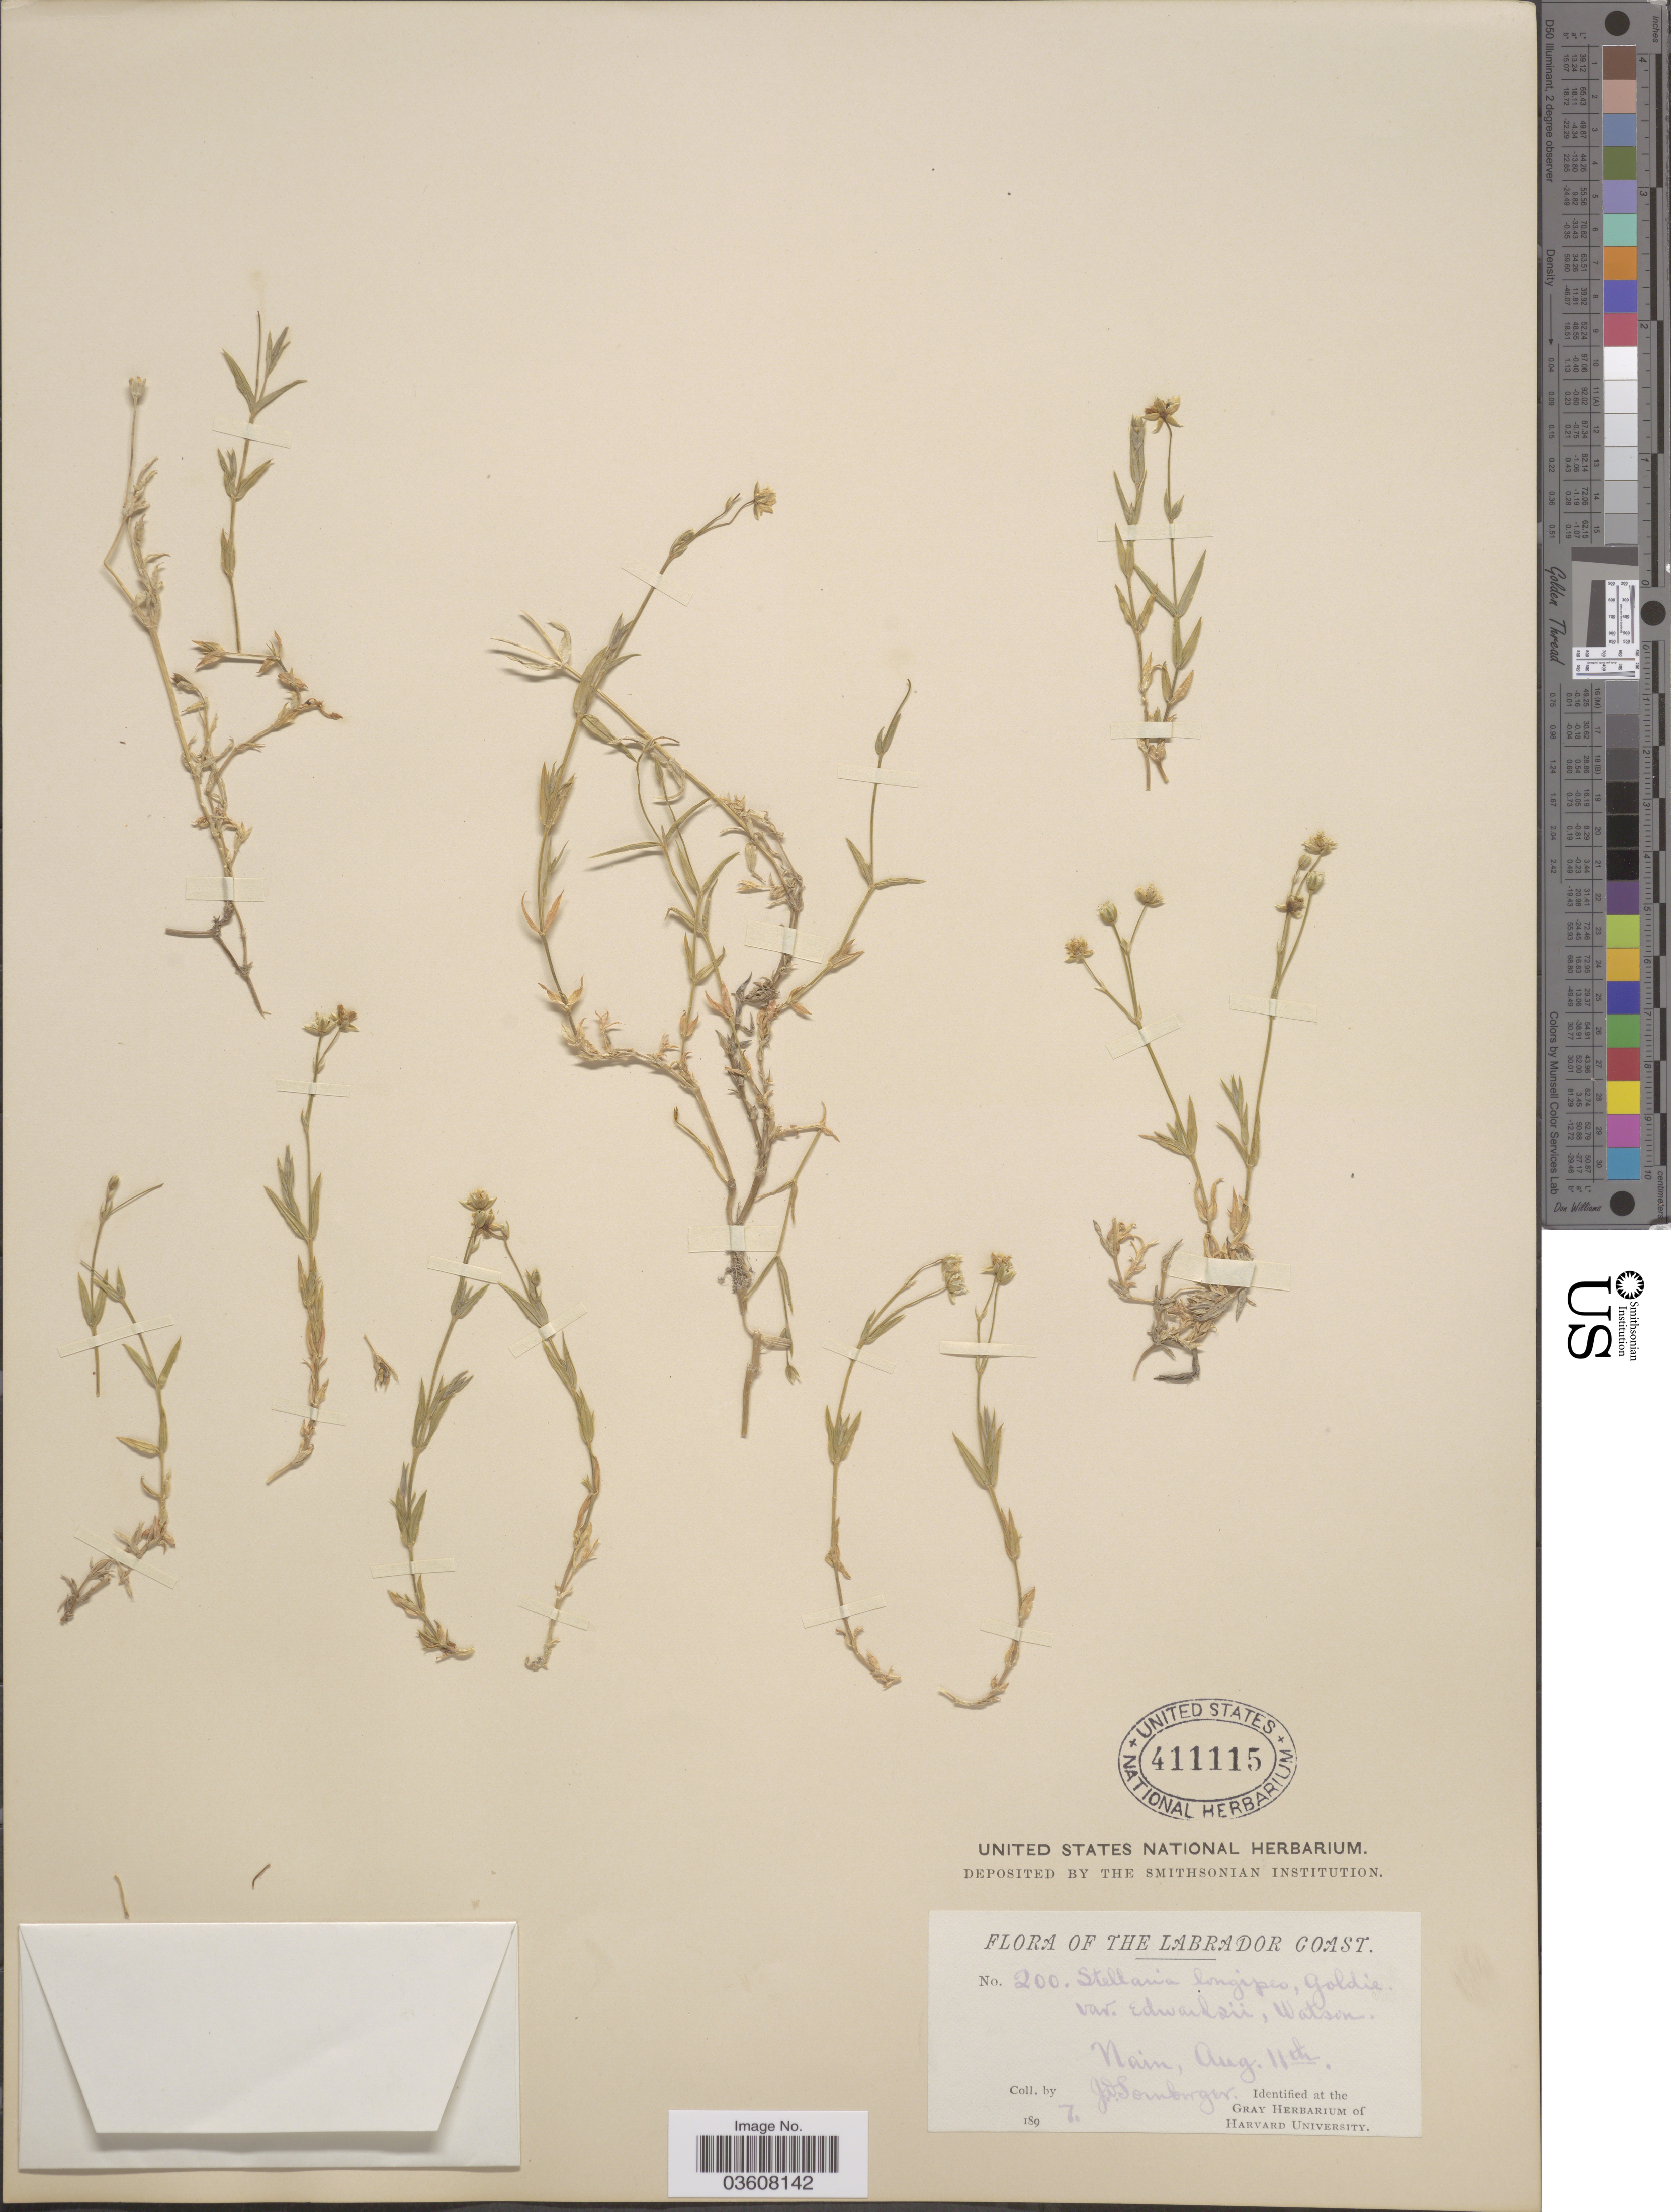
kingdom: Plantae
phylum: Tracheophyta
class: Magnoliopsida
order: Caryophyllales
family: Caryophyllaceae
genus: Stellaria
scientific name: Stellaria edwardsii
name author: R. Br.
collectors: J. Somburger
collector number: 200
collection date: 1897-08-11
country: Canada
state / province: Newfoundland and Labrador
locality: The Labrador Coast. Nain.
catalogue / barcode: US 411115